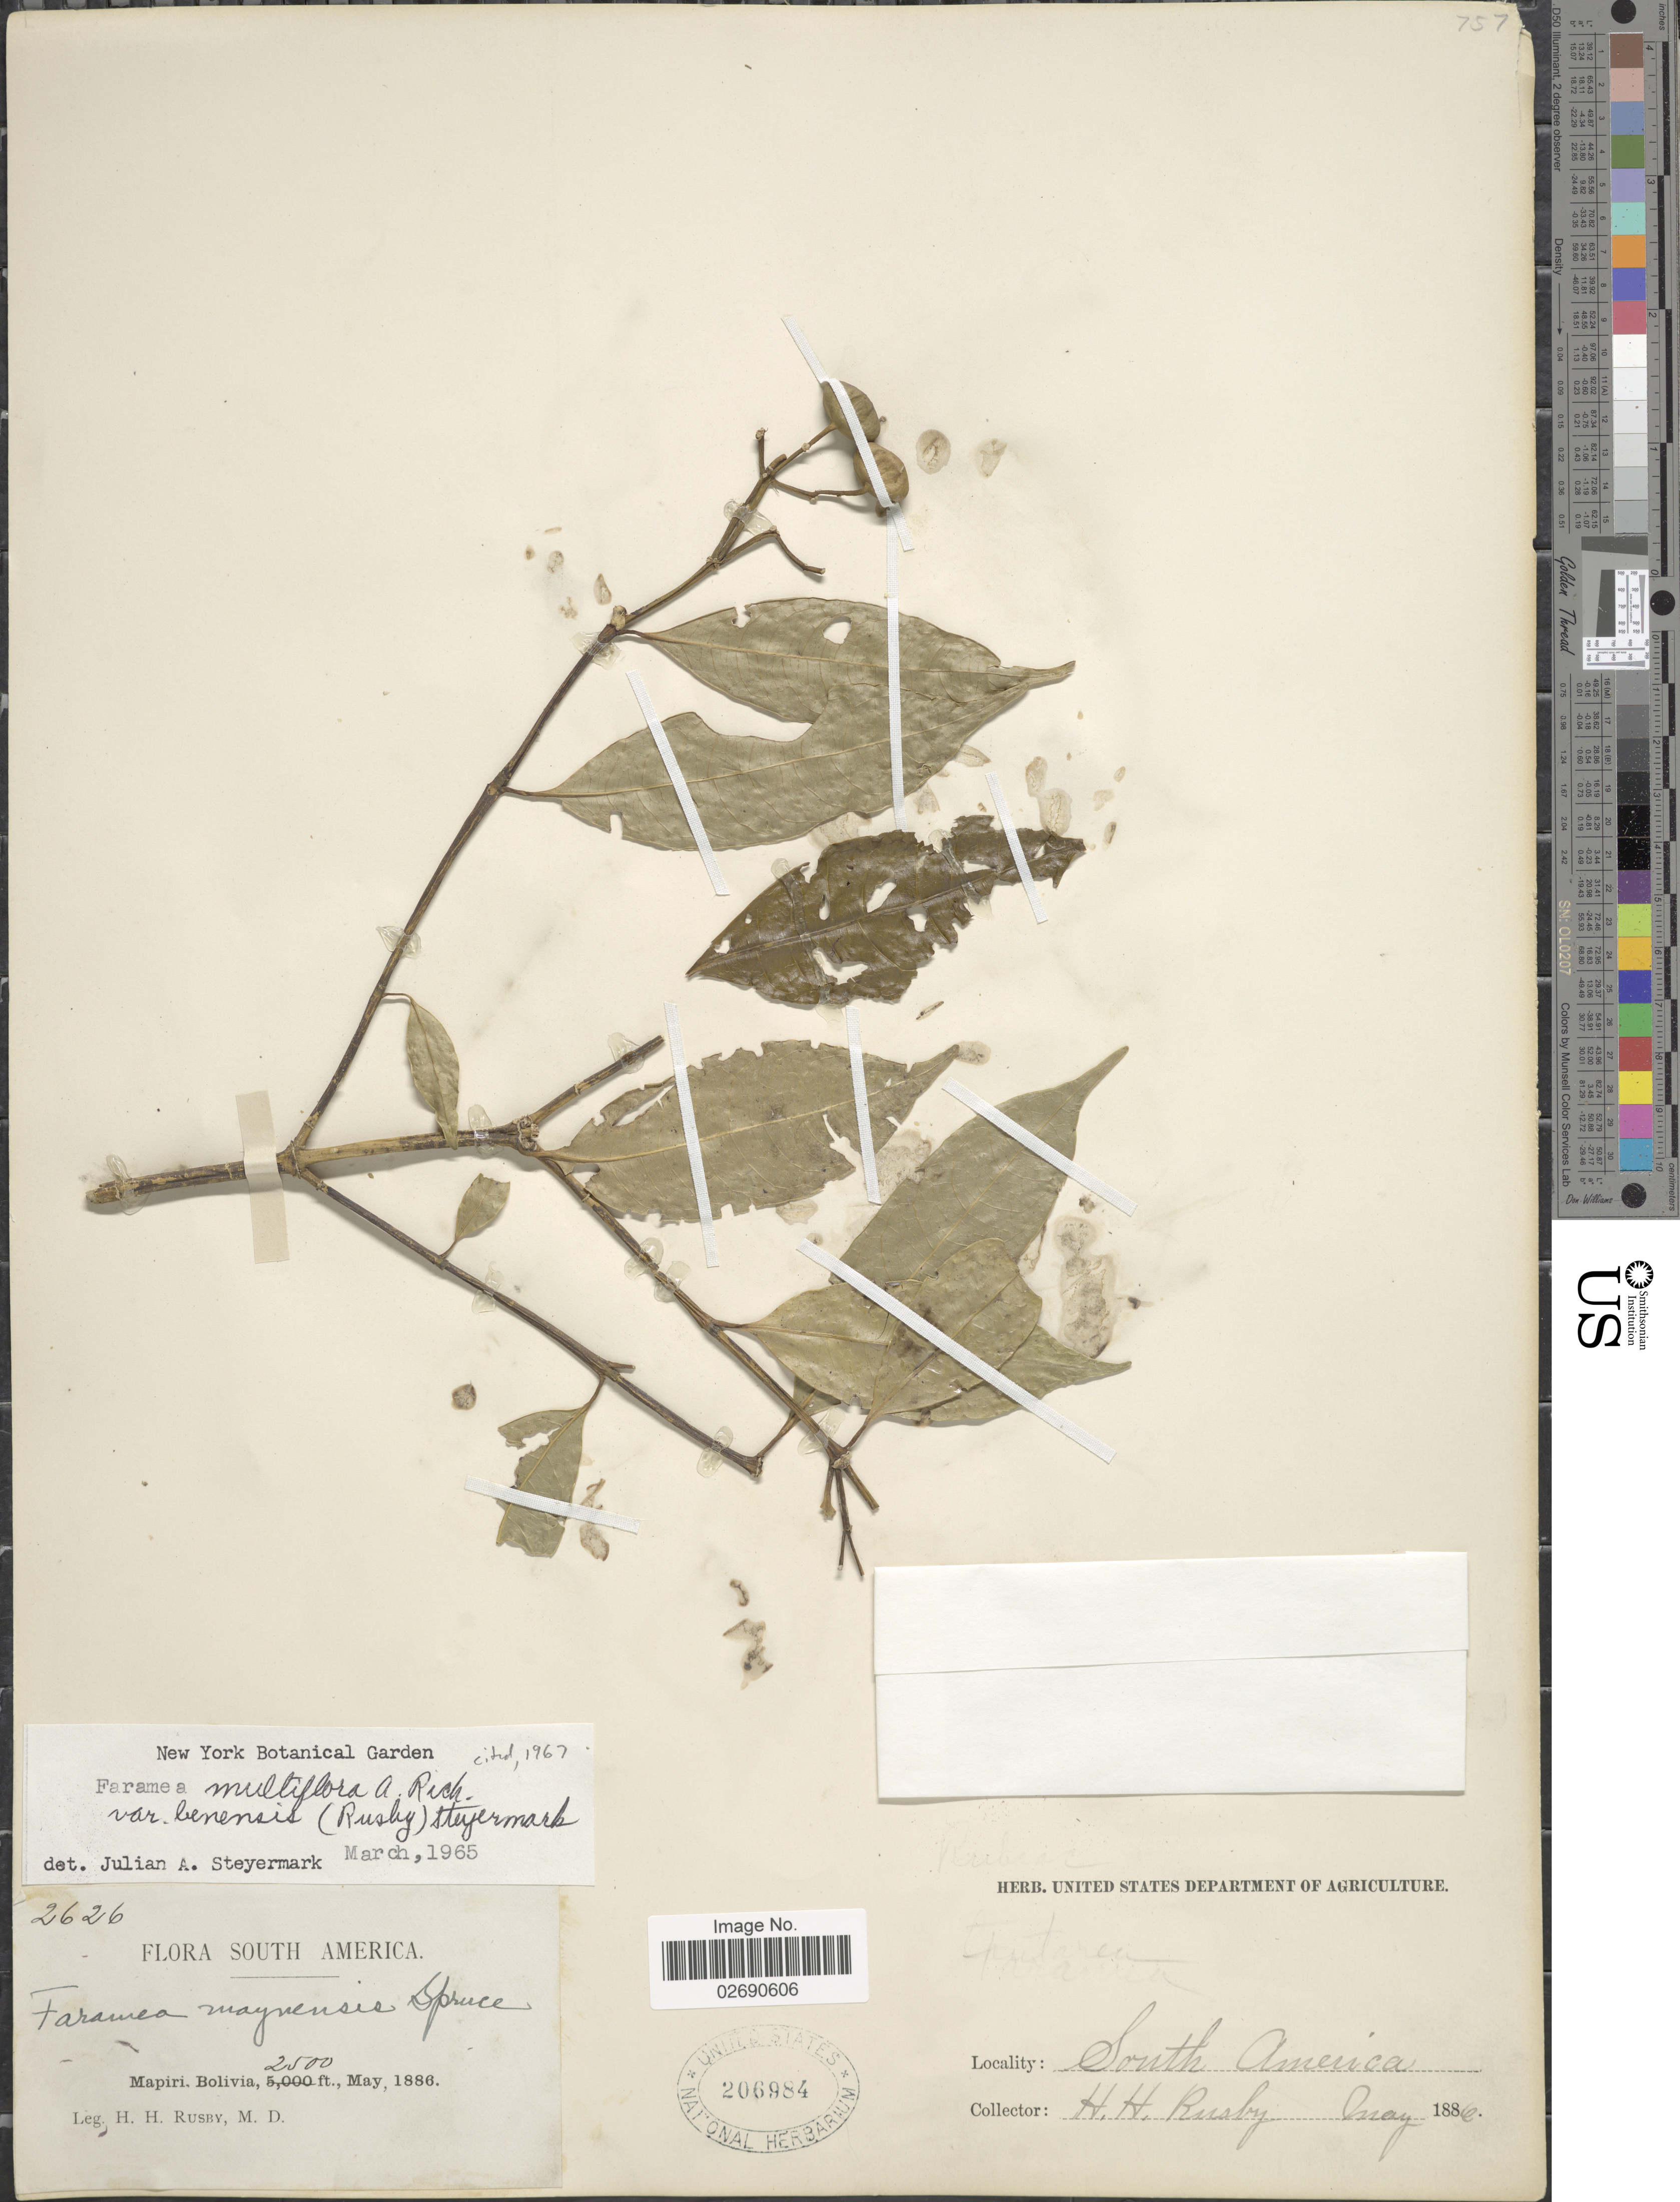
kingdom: Plantae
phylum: Tracheophyta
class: Magnoliopsida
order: Gentianales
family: Rubiaceae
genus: Faramea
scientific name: Faramea multiflora var. benensis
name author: (Rusby) Steyerm.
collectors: H. H. Rusby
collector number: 2626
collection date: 1886-05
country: Bolivia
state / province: La Páz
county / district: Larecaja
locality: Mapiri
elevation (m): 762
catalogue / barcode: US 206984